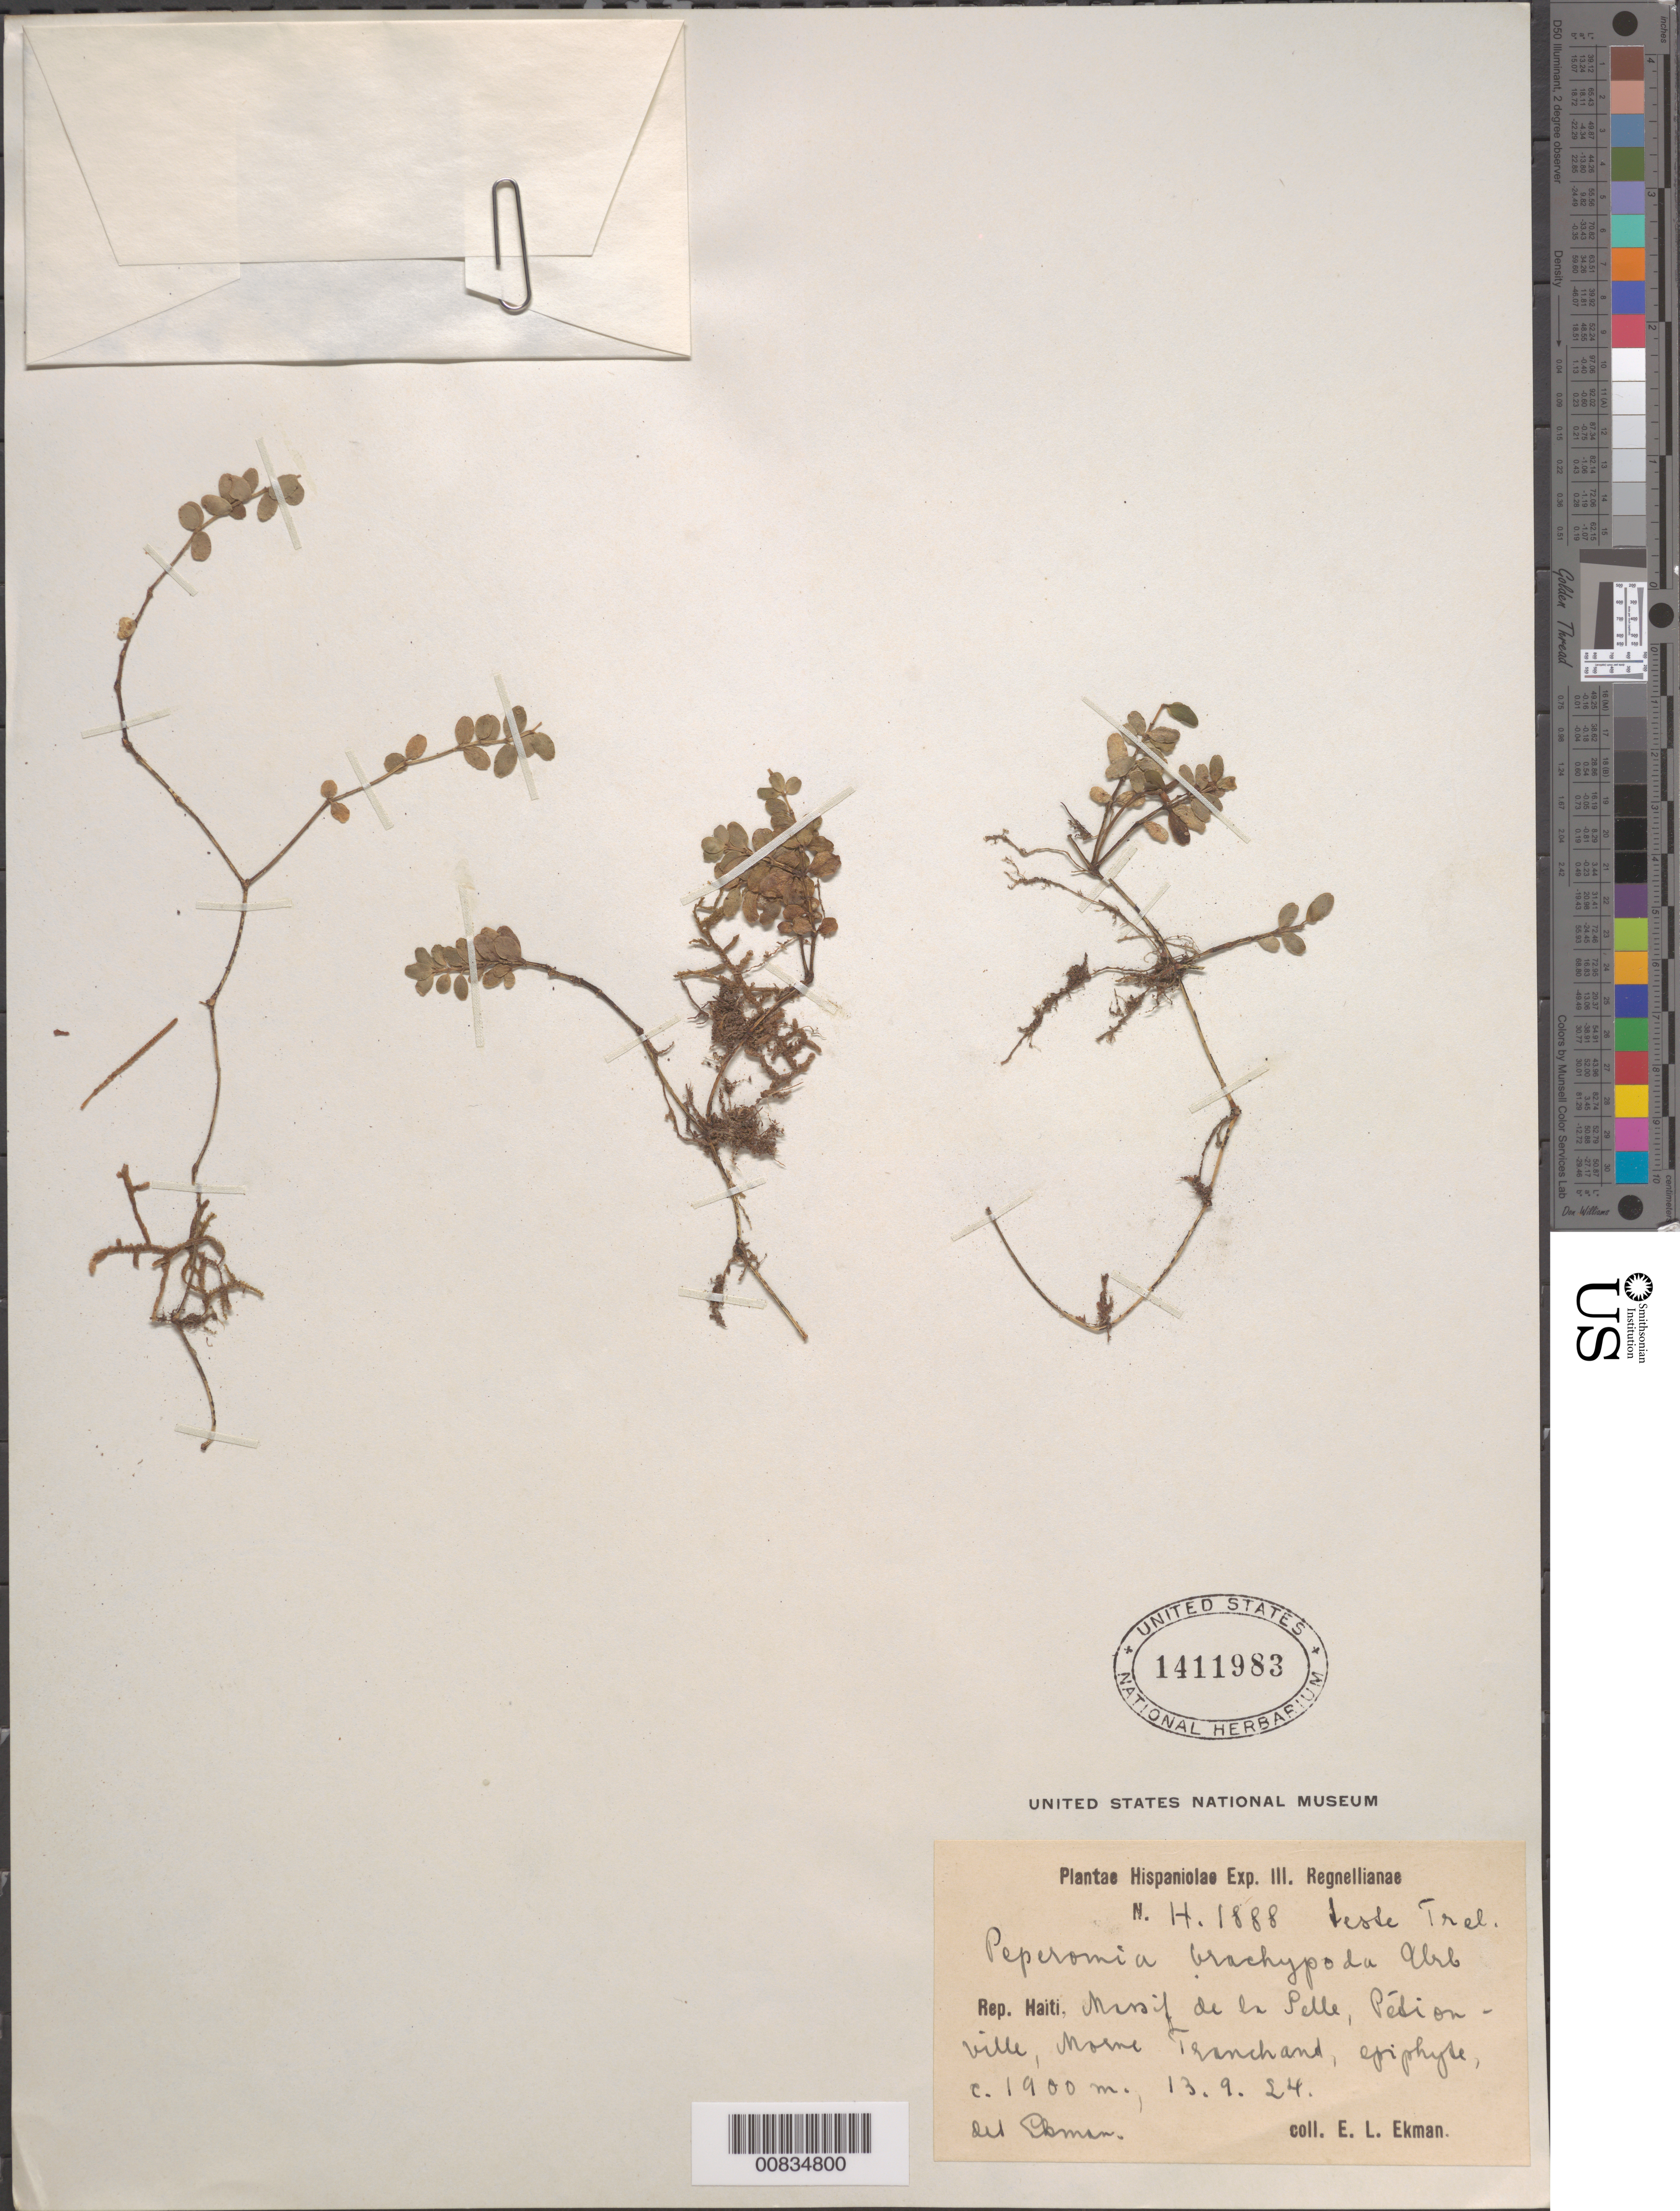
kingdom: Plantae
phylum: Tracheophyta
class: Magnoliopsida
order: Piperales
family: Piperaceae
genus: Peperomia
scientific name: Peperomia brachypoda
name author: Urb.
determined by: Ekman, E. L.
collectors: E. L. Ekman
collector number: H 1888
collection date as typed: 13 Sep 1924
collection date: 1924-09-13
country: Haiti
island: Hispaniola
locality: Massif de la Selle, Pétionville, Morne Tranchant.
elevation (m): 1900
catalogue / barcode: US 1411983